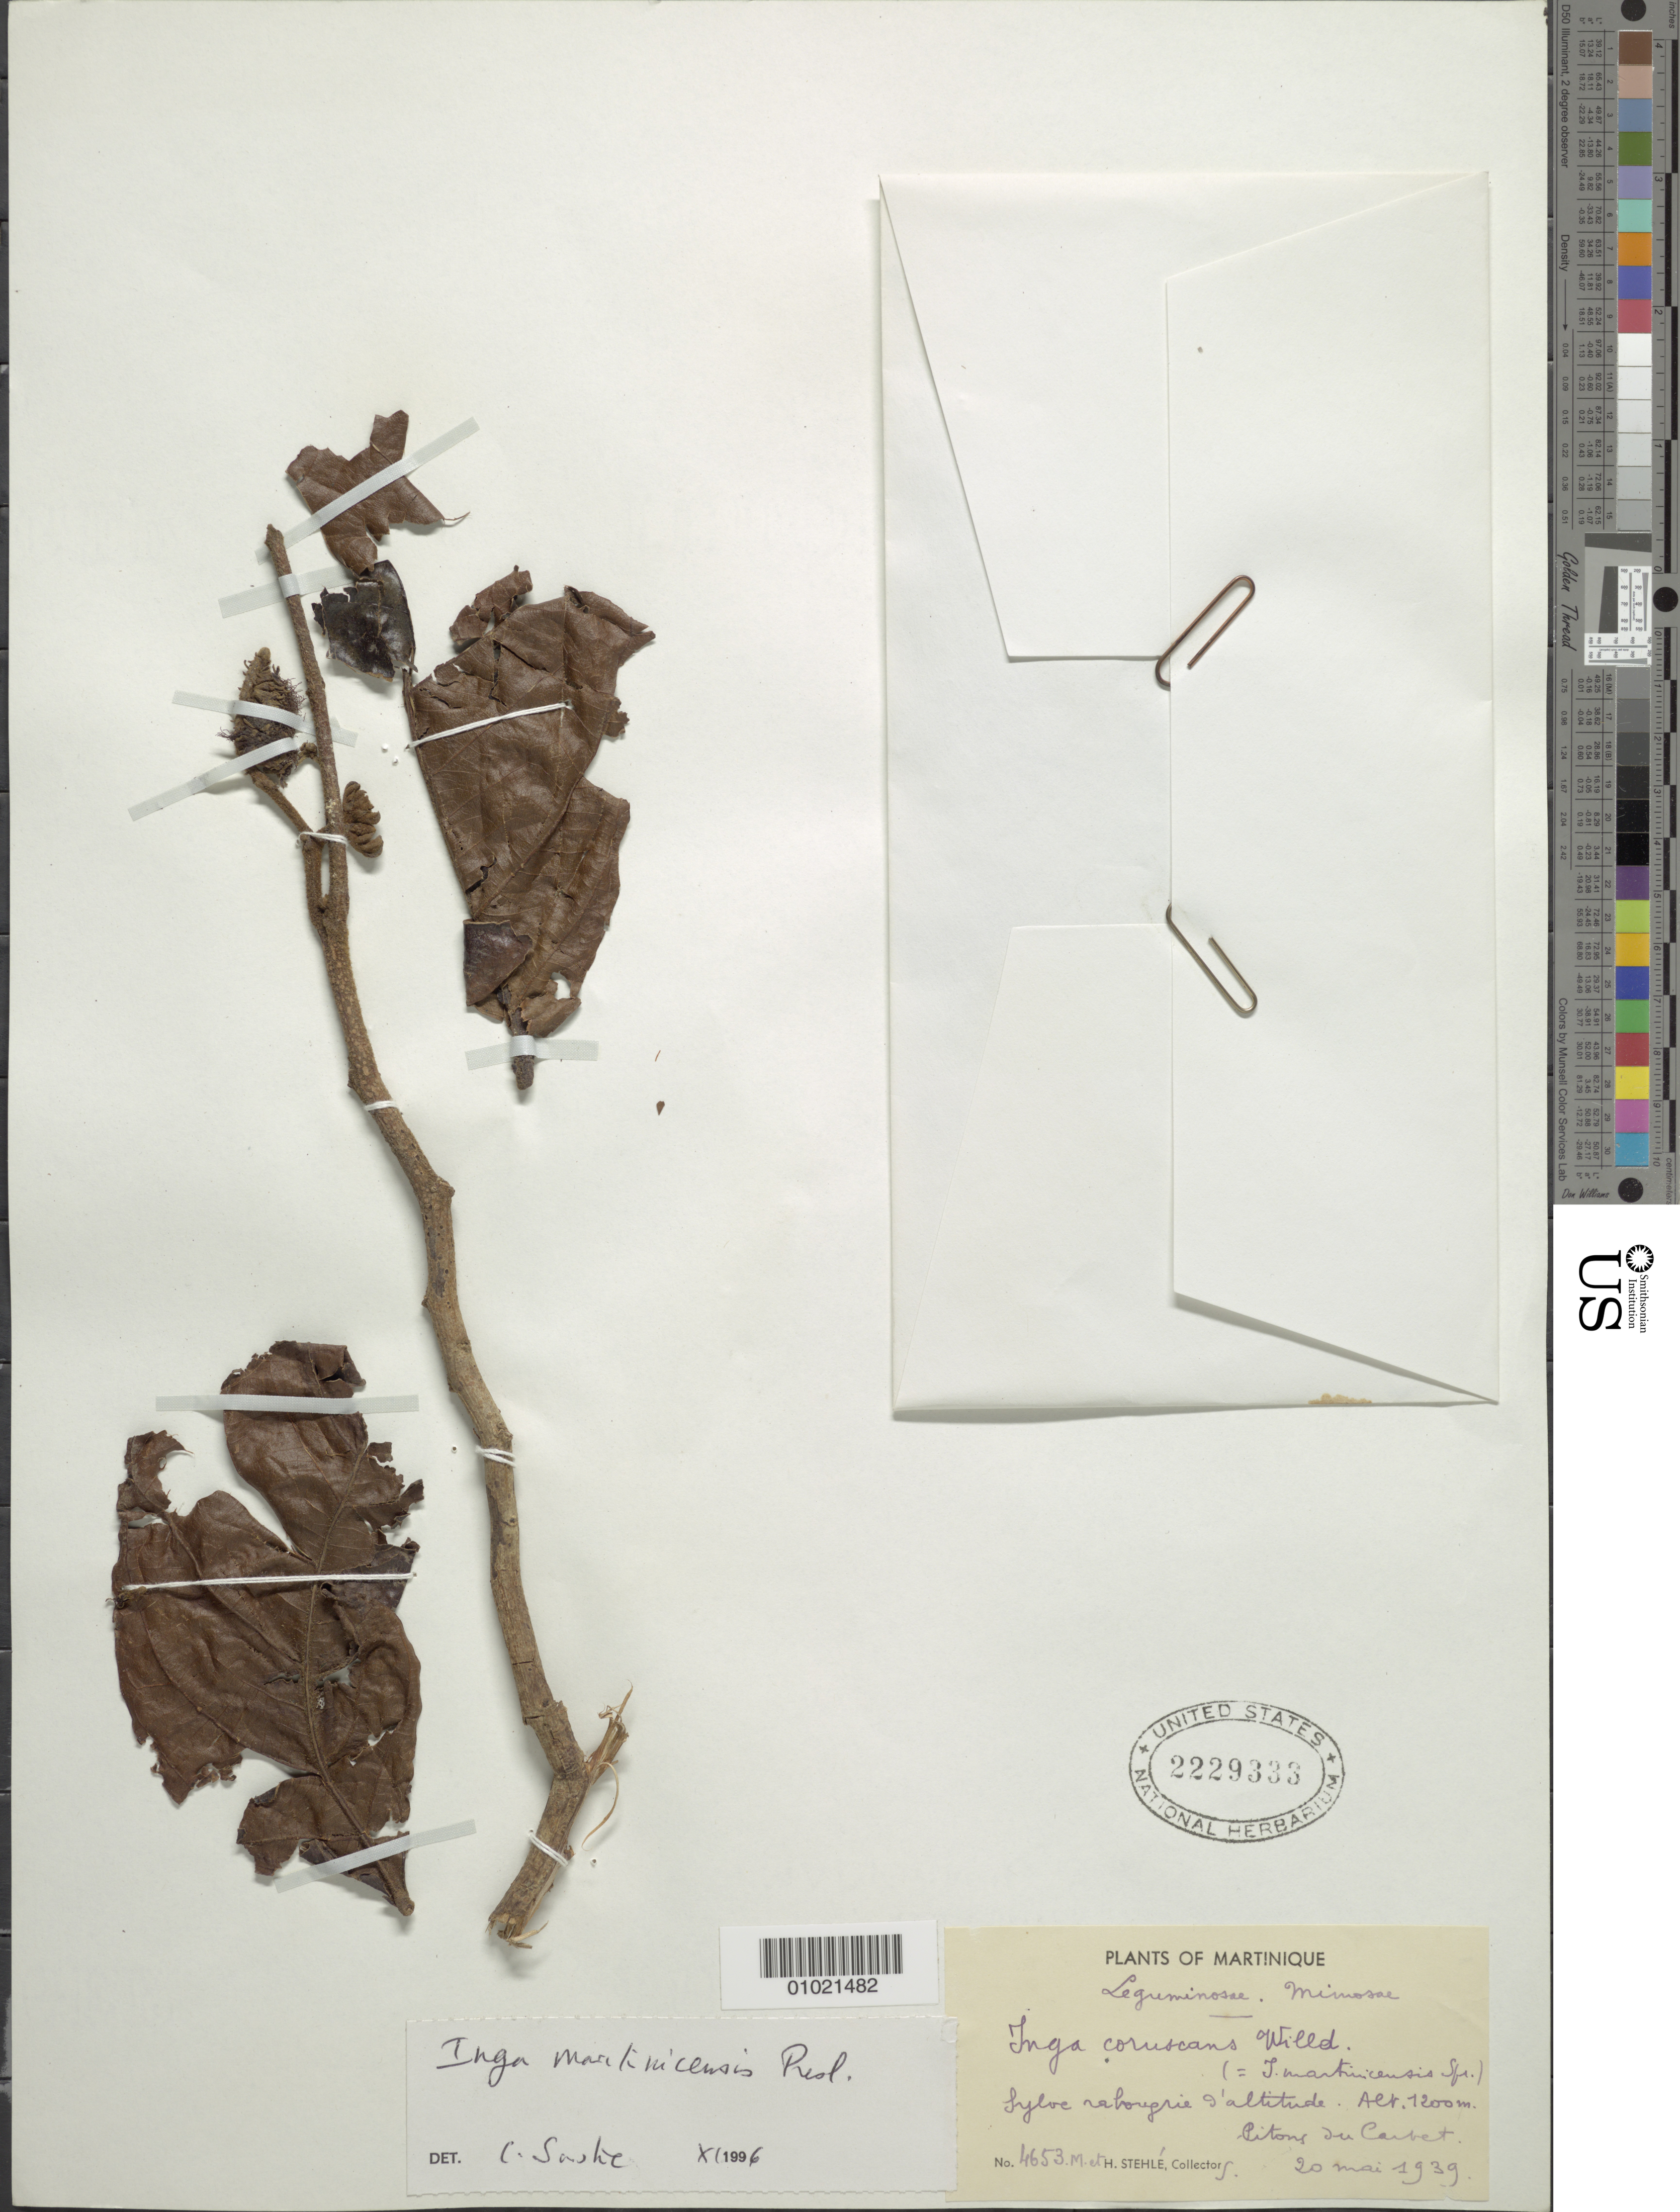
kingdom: Plantae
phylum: Tracheophyta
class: Magnoliopsida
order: Fabales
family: Fabaceae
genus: Inga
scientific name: Inga martinicensis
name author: C. Presl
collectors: M. Stehlé & H. Stehlé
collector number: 4653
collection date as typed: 20 May 1939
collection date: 1939-05-20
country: Martinique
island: Martinique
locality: Sylve nabougrie. Citons au Caubet.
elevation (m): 1200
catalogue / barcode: US 2229333